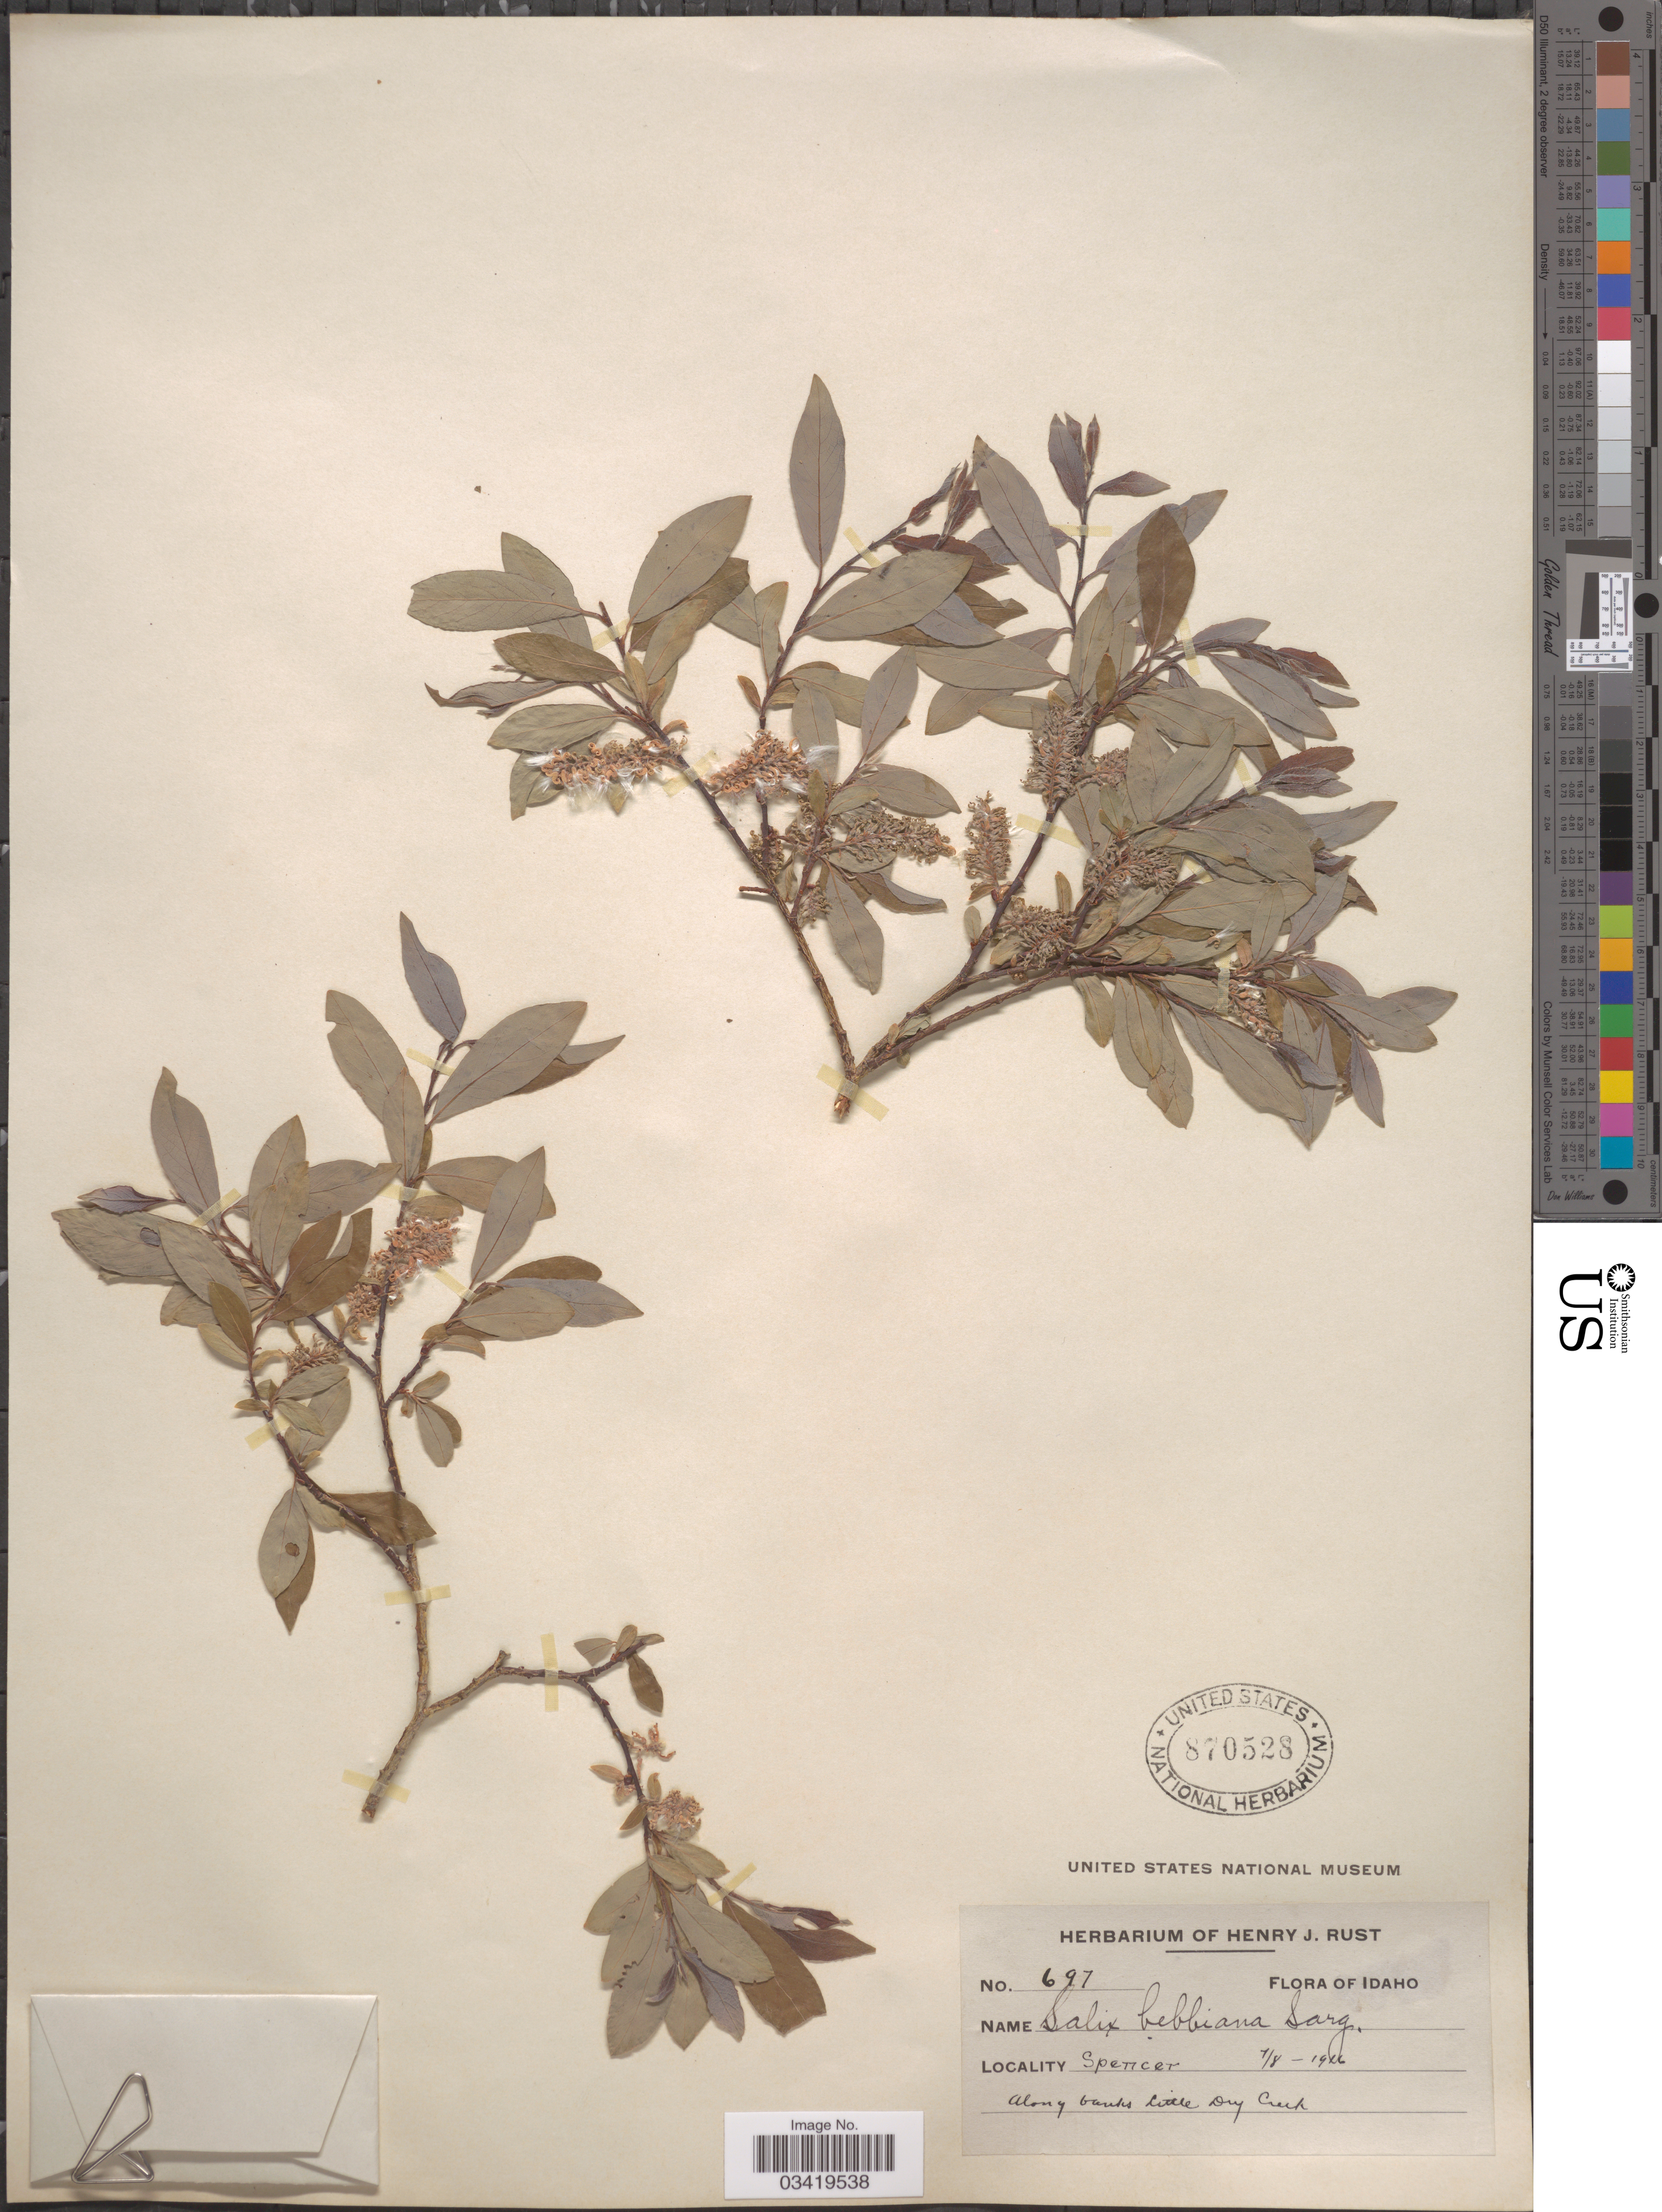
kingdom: Plantae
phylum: Tracheophyta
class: Magnoliopsida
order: Malpighiales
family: Salicaceae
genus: Salix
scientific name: Salix bebbiana var. perrostrata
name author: Sarg.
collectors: ex herb. Henry J. Rust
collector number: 697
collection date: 1916-07-08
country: United States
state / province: Idaho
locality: Spencer. Along banks Little Dry Creek.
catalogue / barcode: US 870528